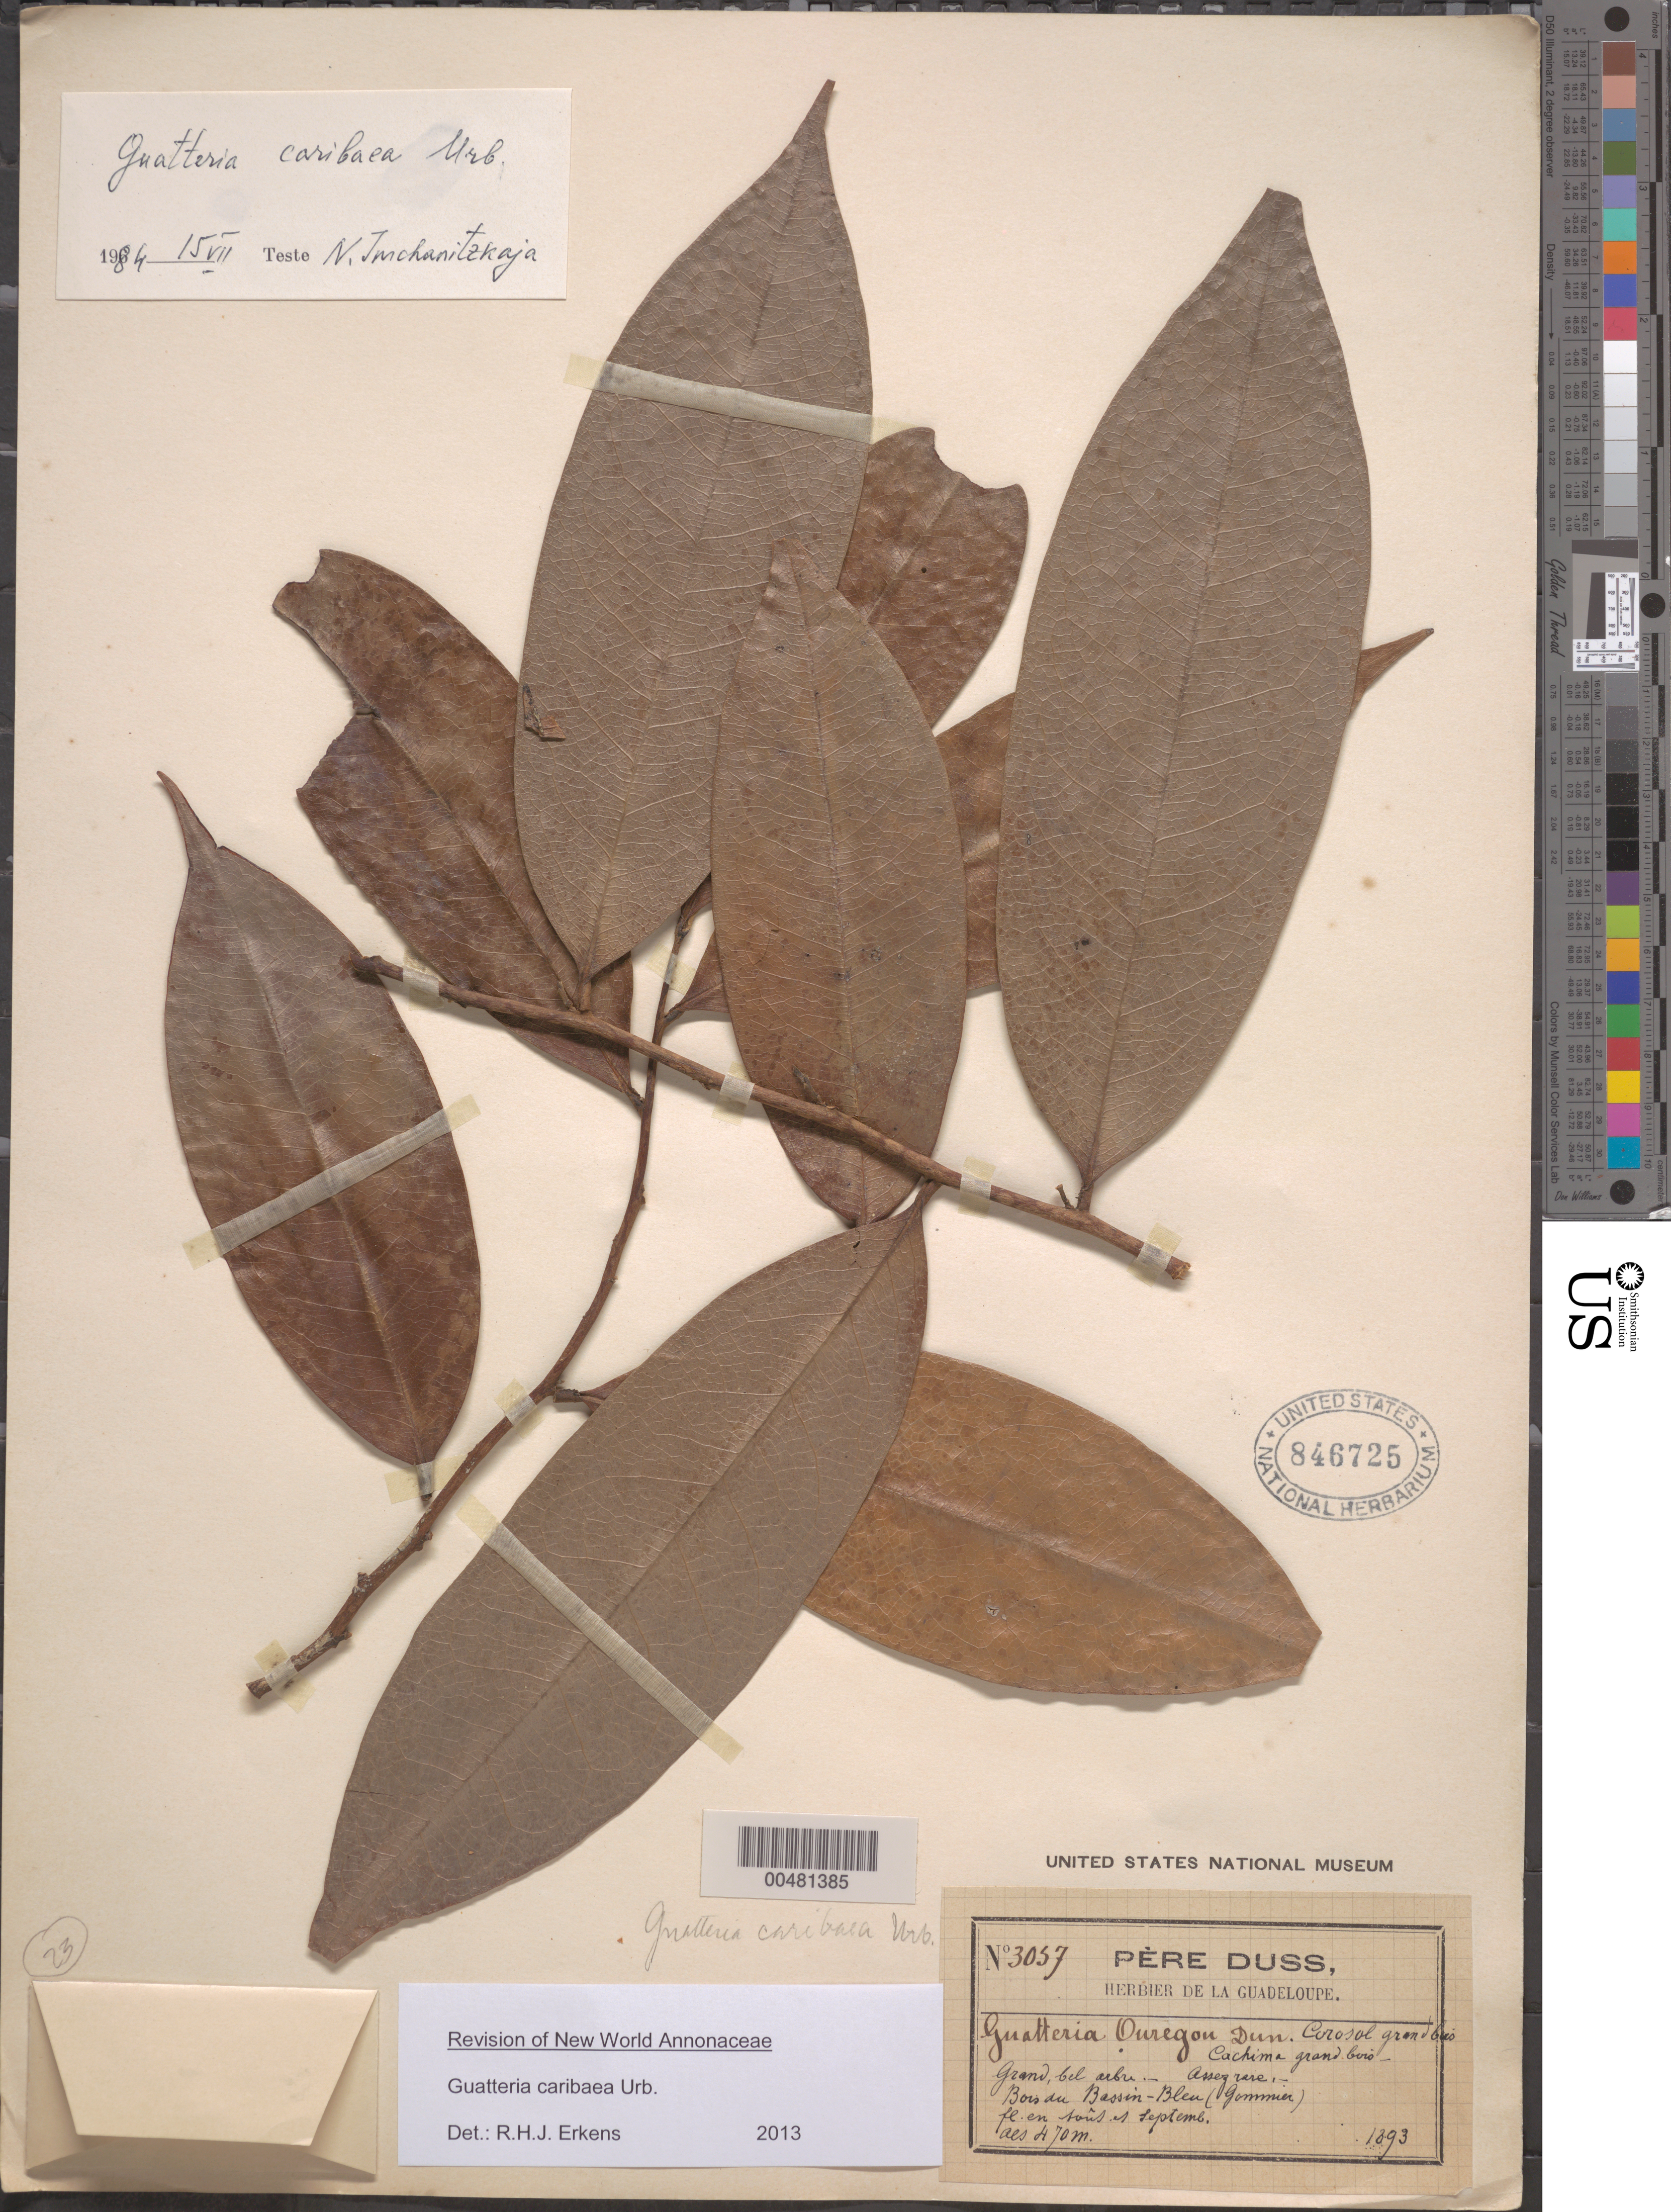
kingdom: Plantae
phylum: Tracheophyta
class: Magnoliopsida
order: Magnoliales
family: Annonaceae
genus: Guatteria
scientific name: Guatteria caribaea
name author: Urb.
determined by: Erkens, R. H. J.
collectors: Père Duss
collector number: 3057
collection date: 1893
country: Guadeloupe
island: Basse-Terre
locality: Bois du Bassin-Bleu (Gommier).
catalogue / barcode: US 846725